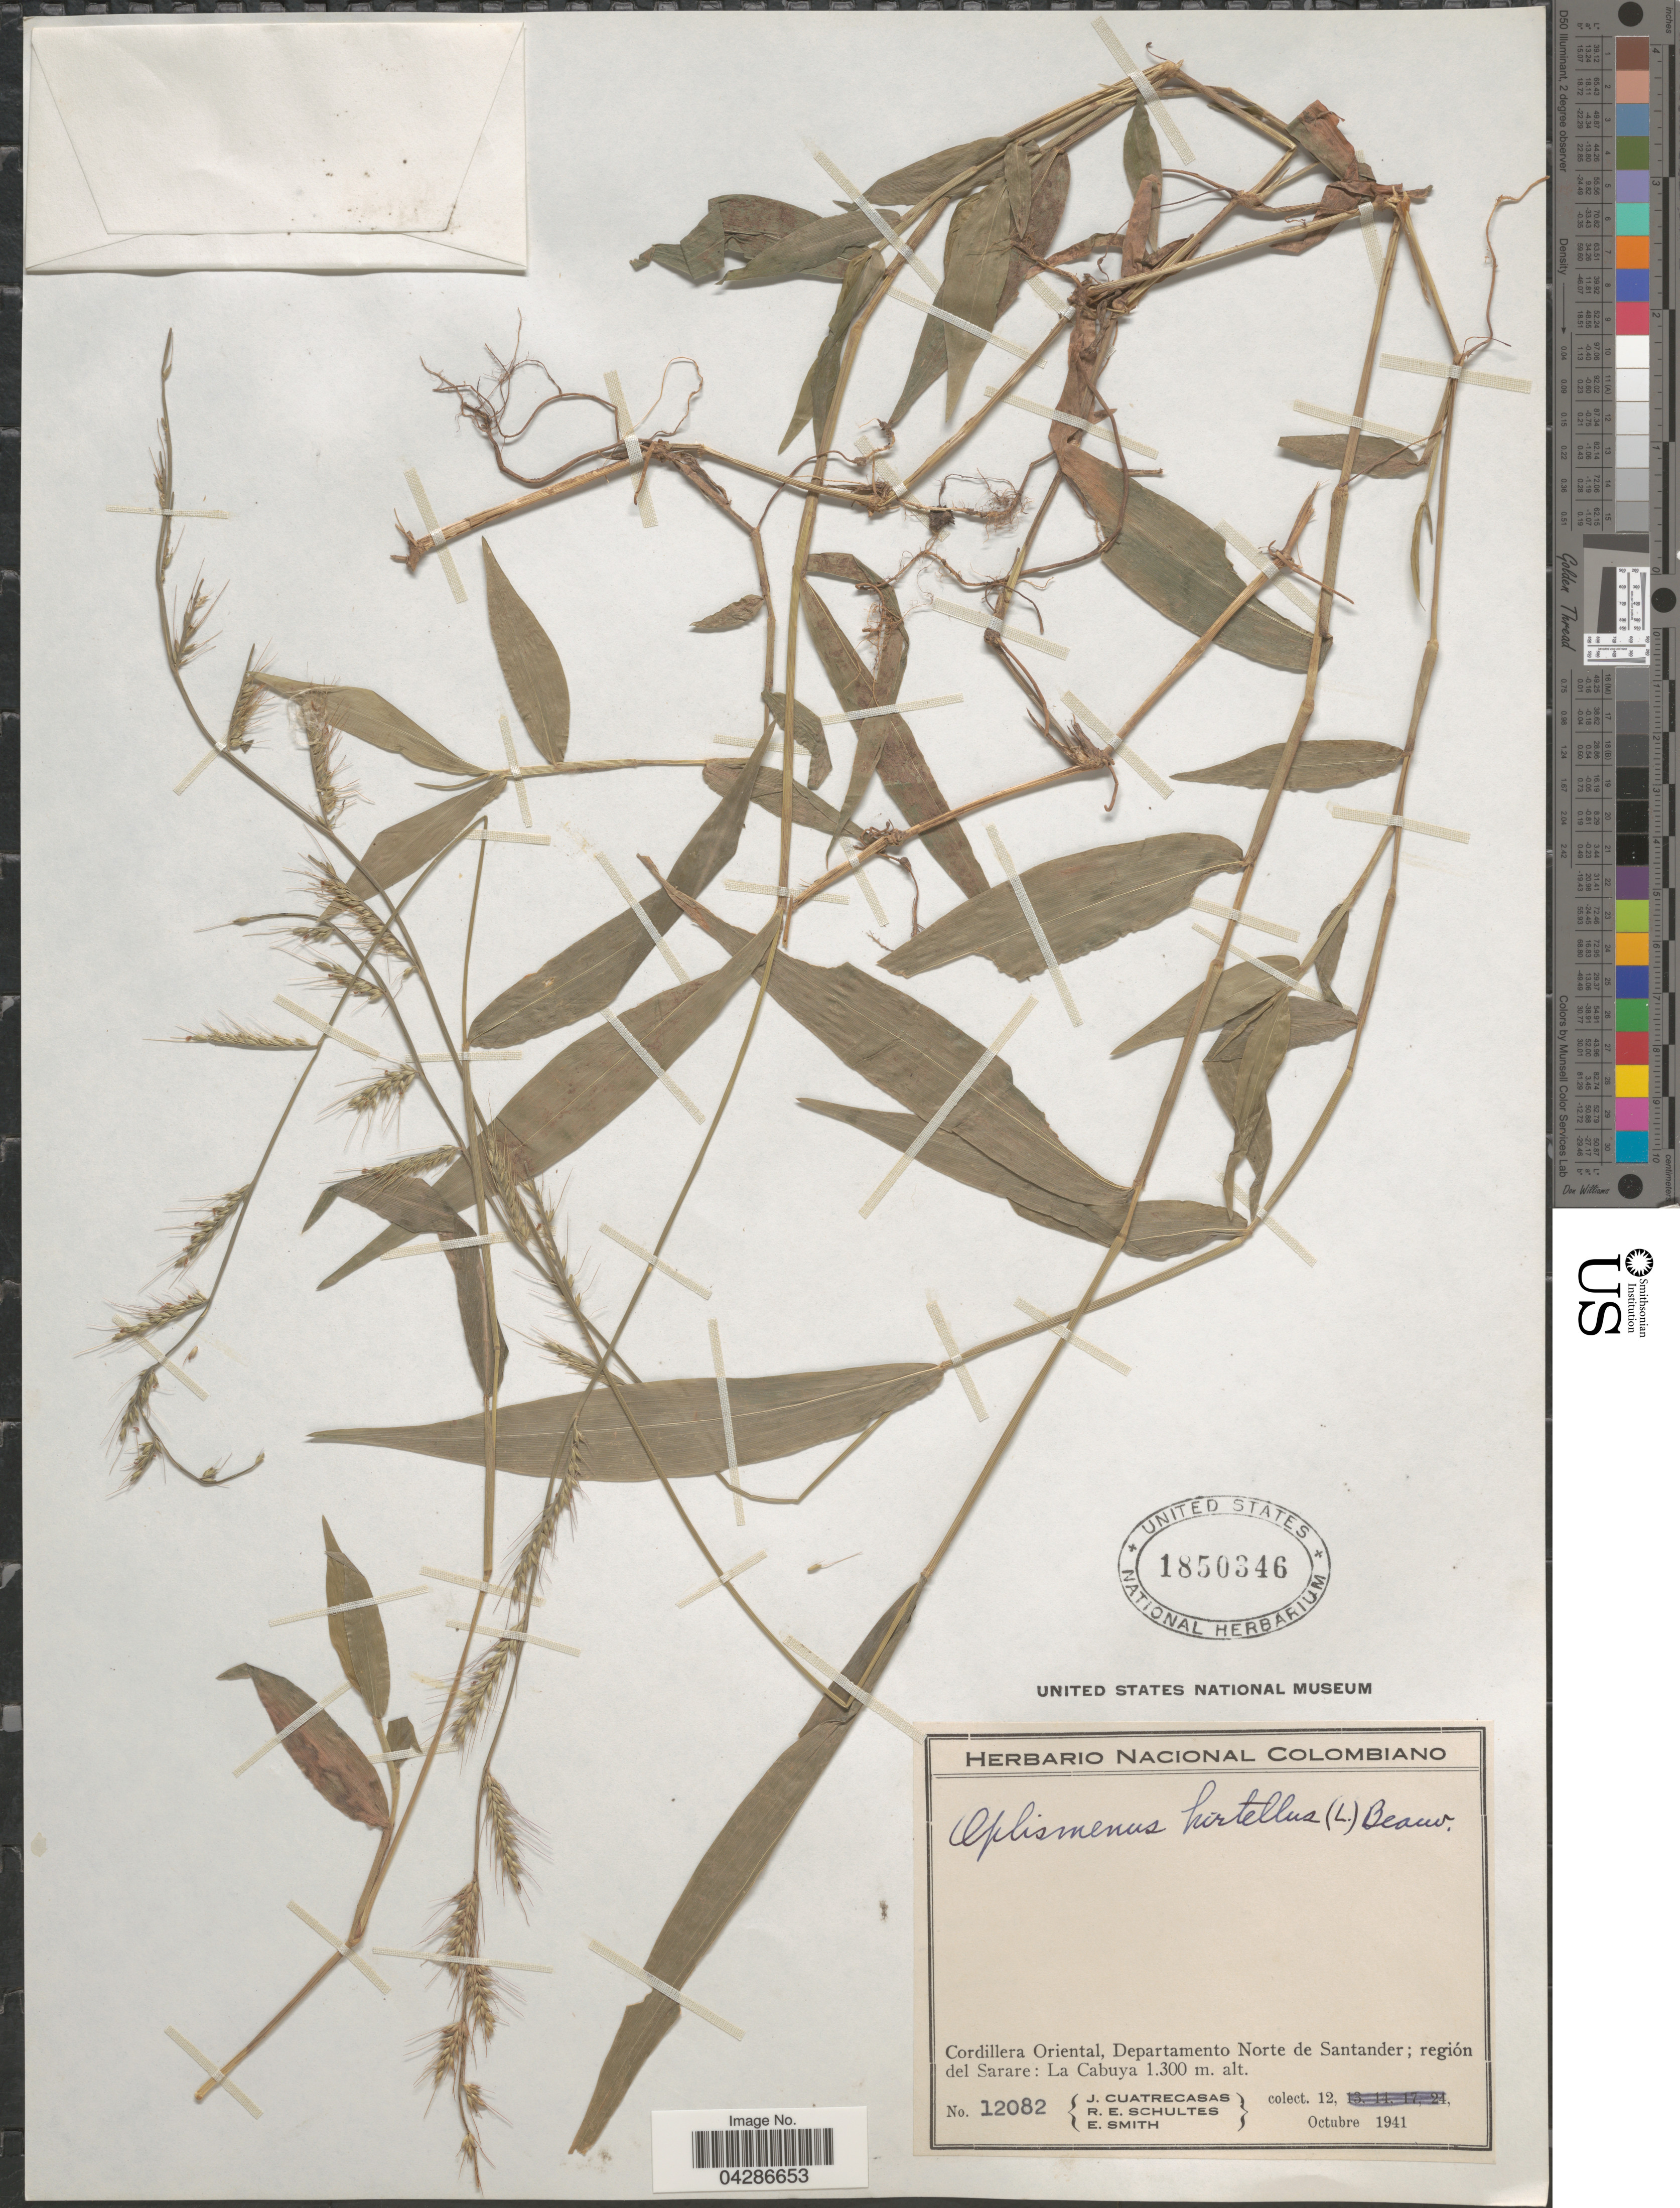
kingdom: Plantae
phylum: Tracheophyta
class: Liliopsida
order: Poales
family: Poaceae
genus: Oplismenus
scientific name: Oplismenus hirtellus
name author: (L.) P. Beauv.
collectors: J. Cuatrecasas, R. E. Schultes & E. Smith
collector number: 12082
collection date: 1941-10-12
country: Colombia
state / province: Norte de Santander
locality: Cordillera Oriental, Departamento Norte de Santander; regón del Sarare: La Cabuya.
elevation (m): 1300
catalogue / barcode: US 1850346